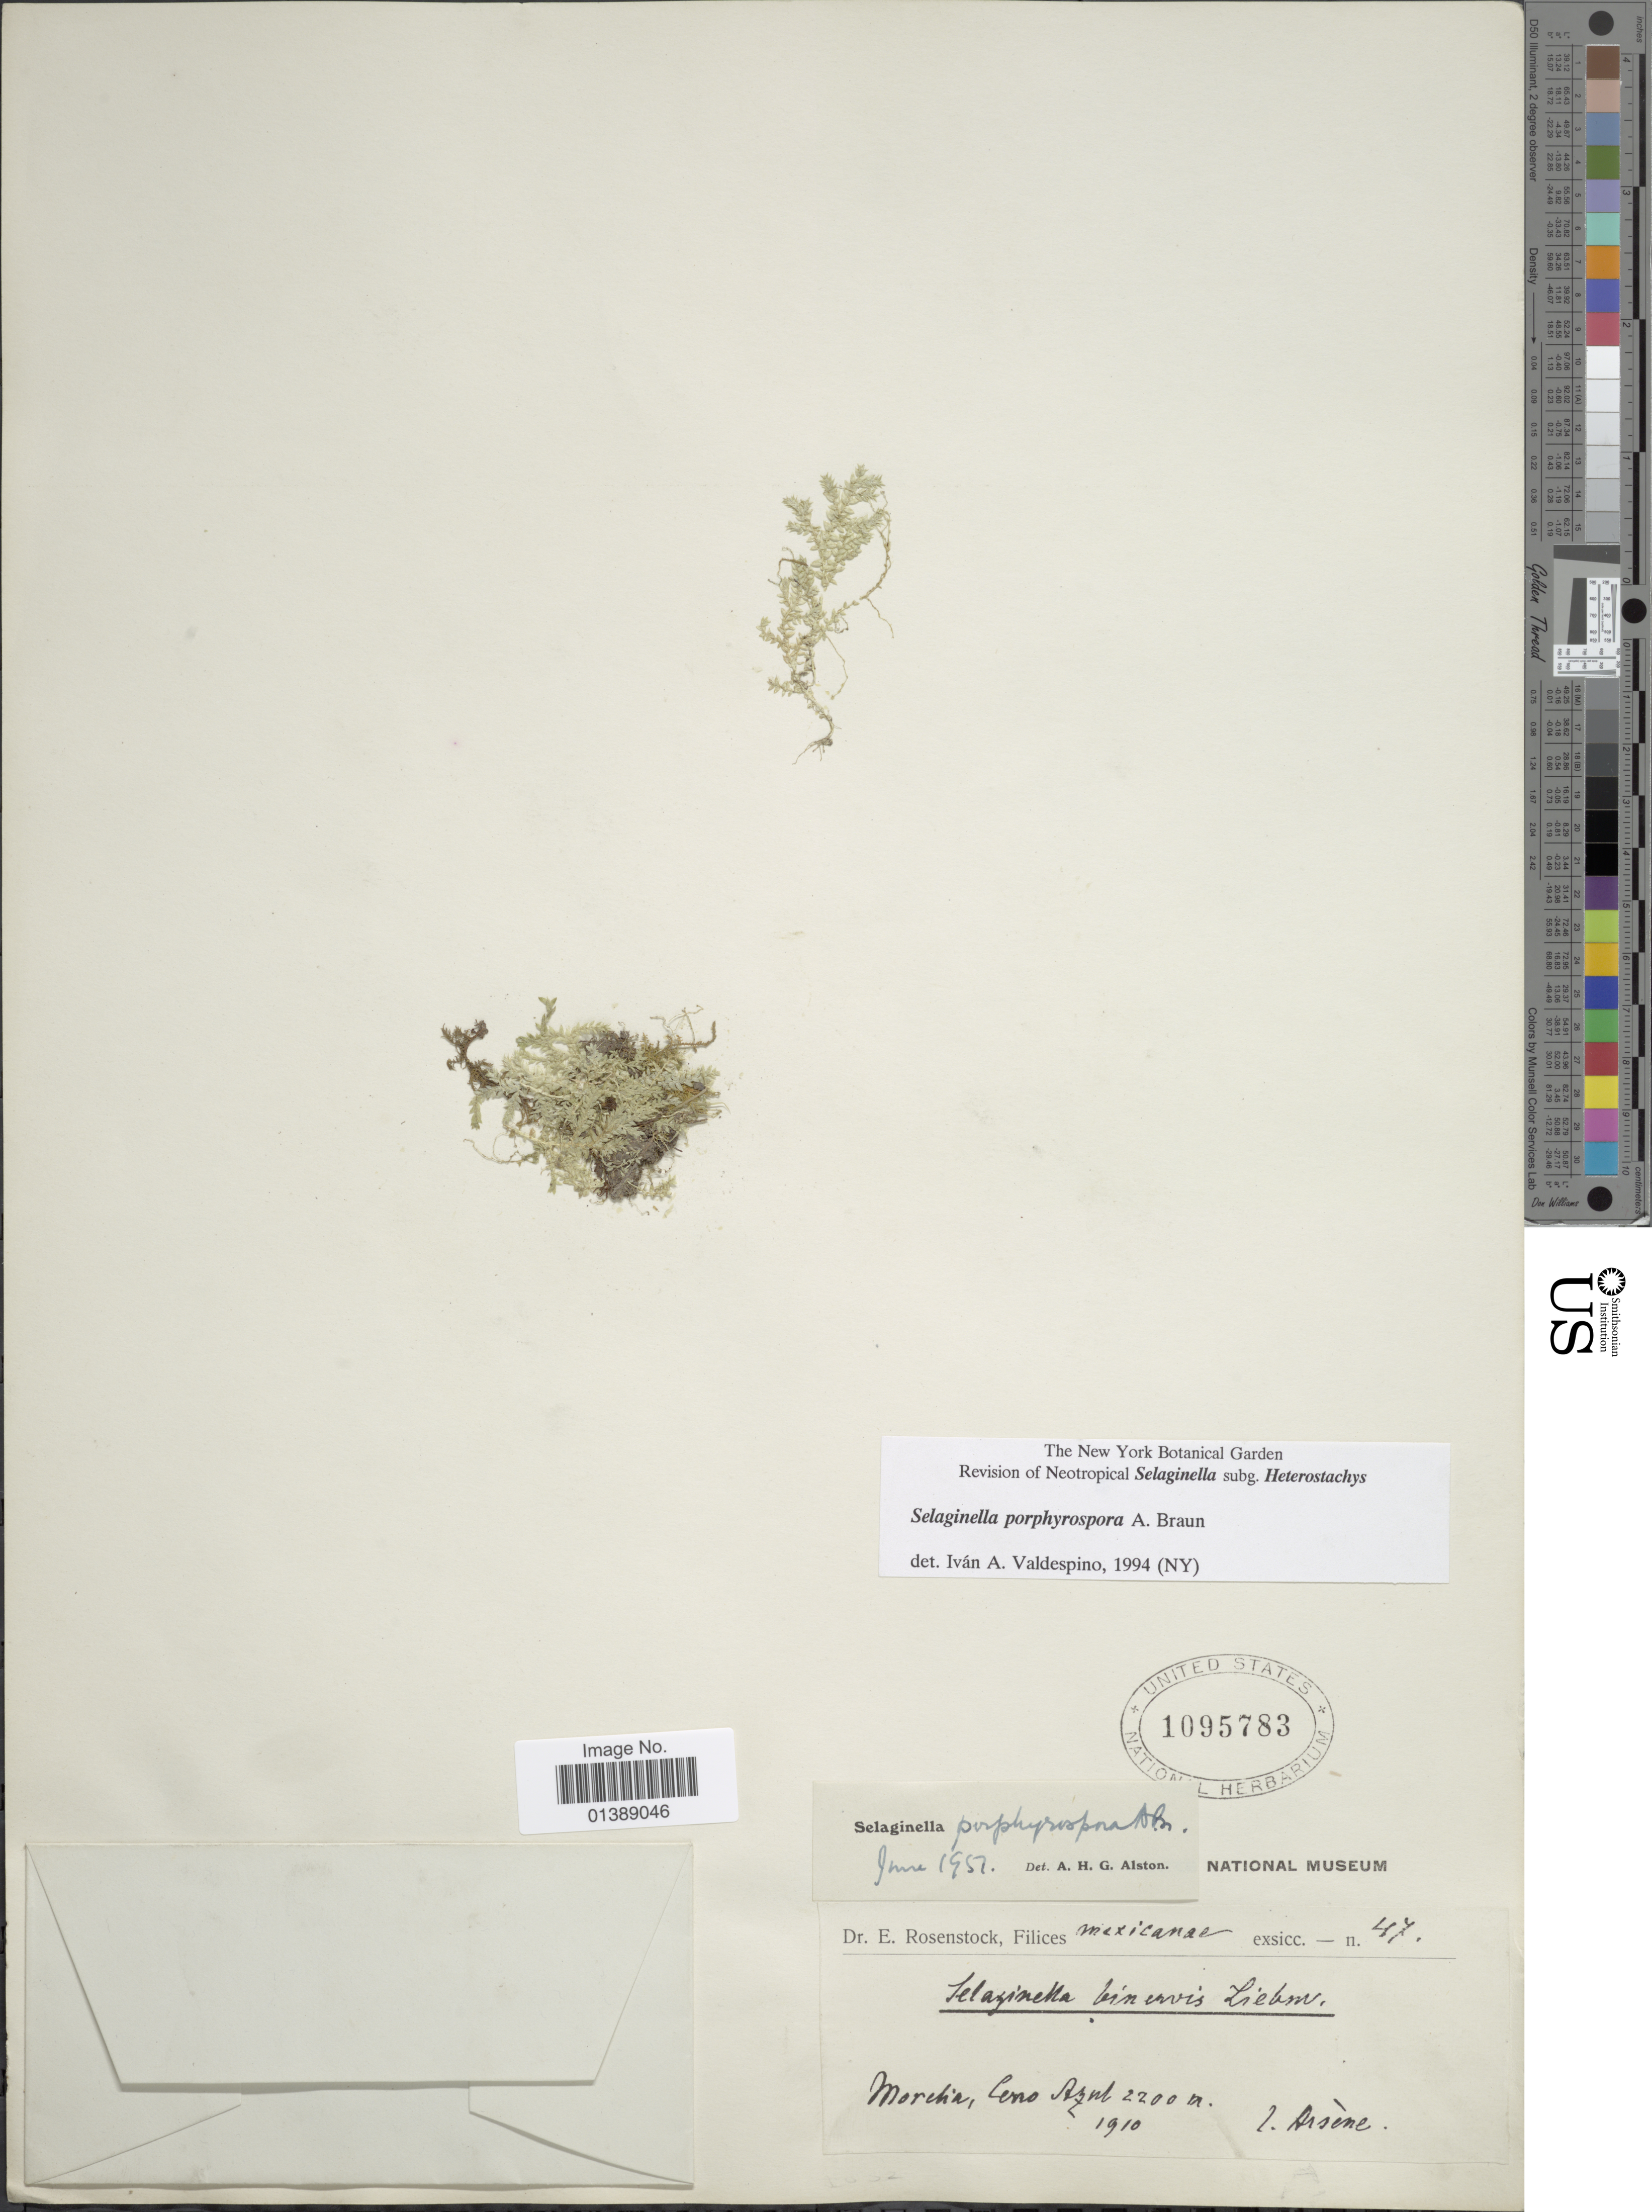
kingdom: Plantae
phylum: Tracheophyta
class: Lycopodiopsida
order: Selaginellales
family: Selaginellaceae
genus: Selaginella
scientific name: Selaginella porphyrospora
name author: A. Braun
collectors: F. Arsène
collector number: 47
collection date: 1910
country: Mexico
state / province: Michoacan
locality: Cerro Azul, Morelia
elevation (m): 2200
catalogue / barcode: US 1095783